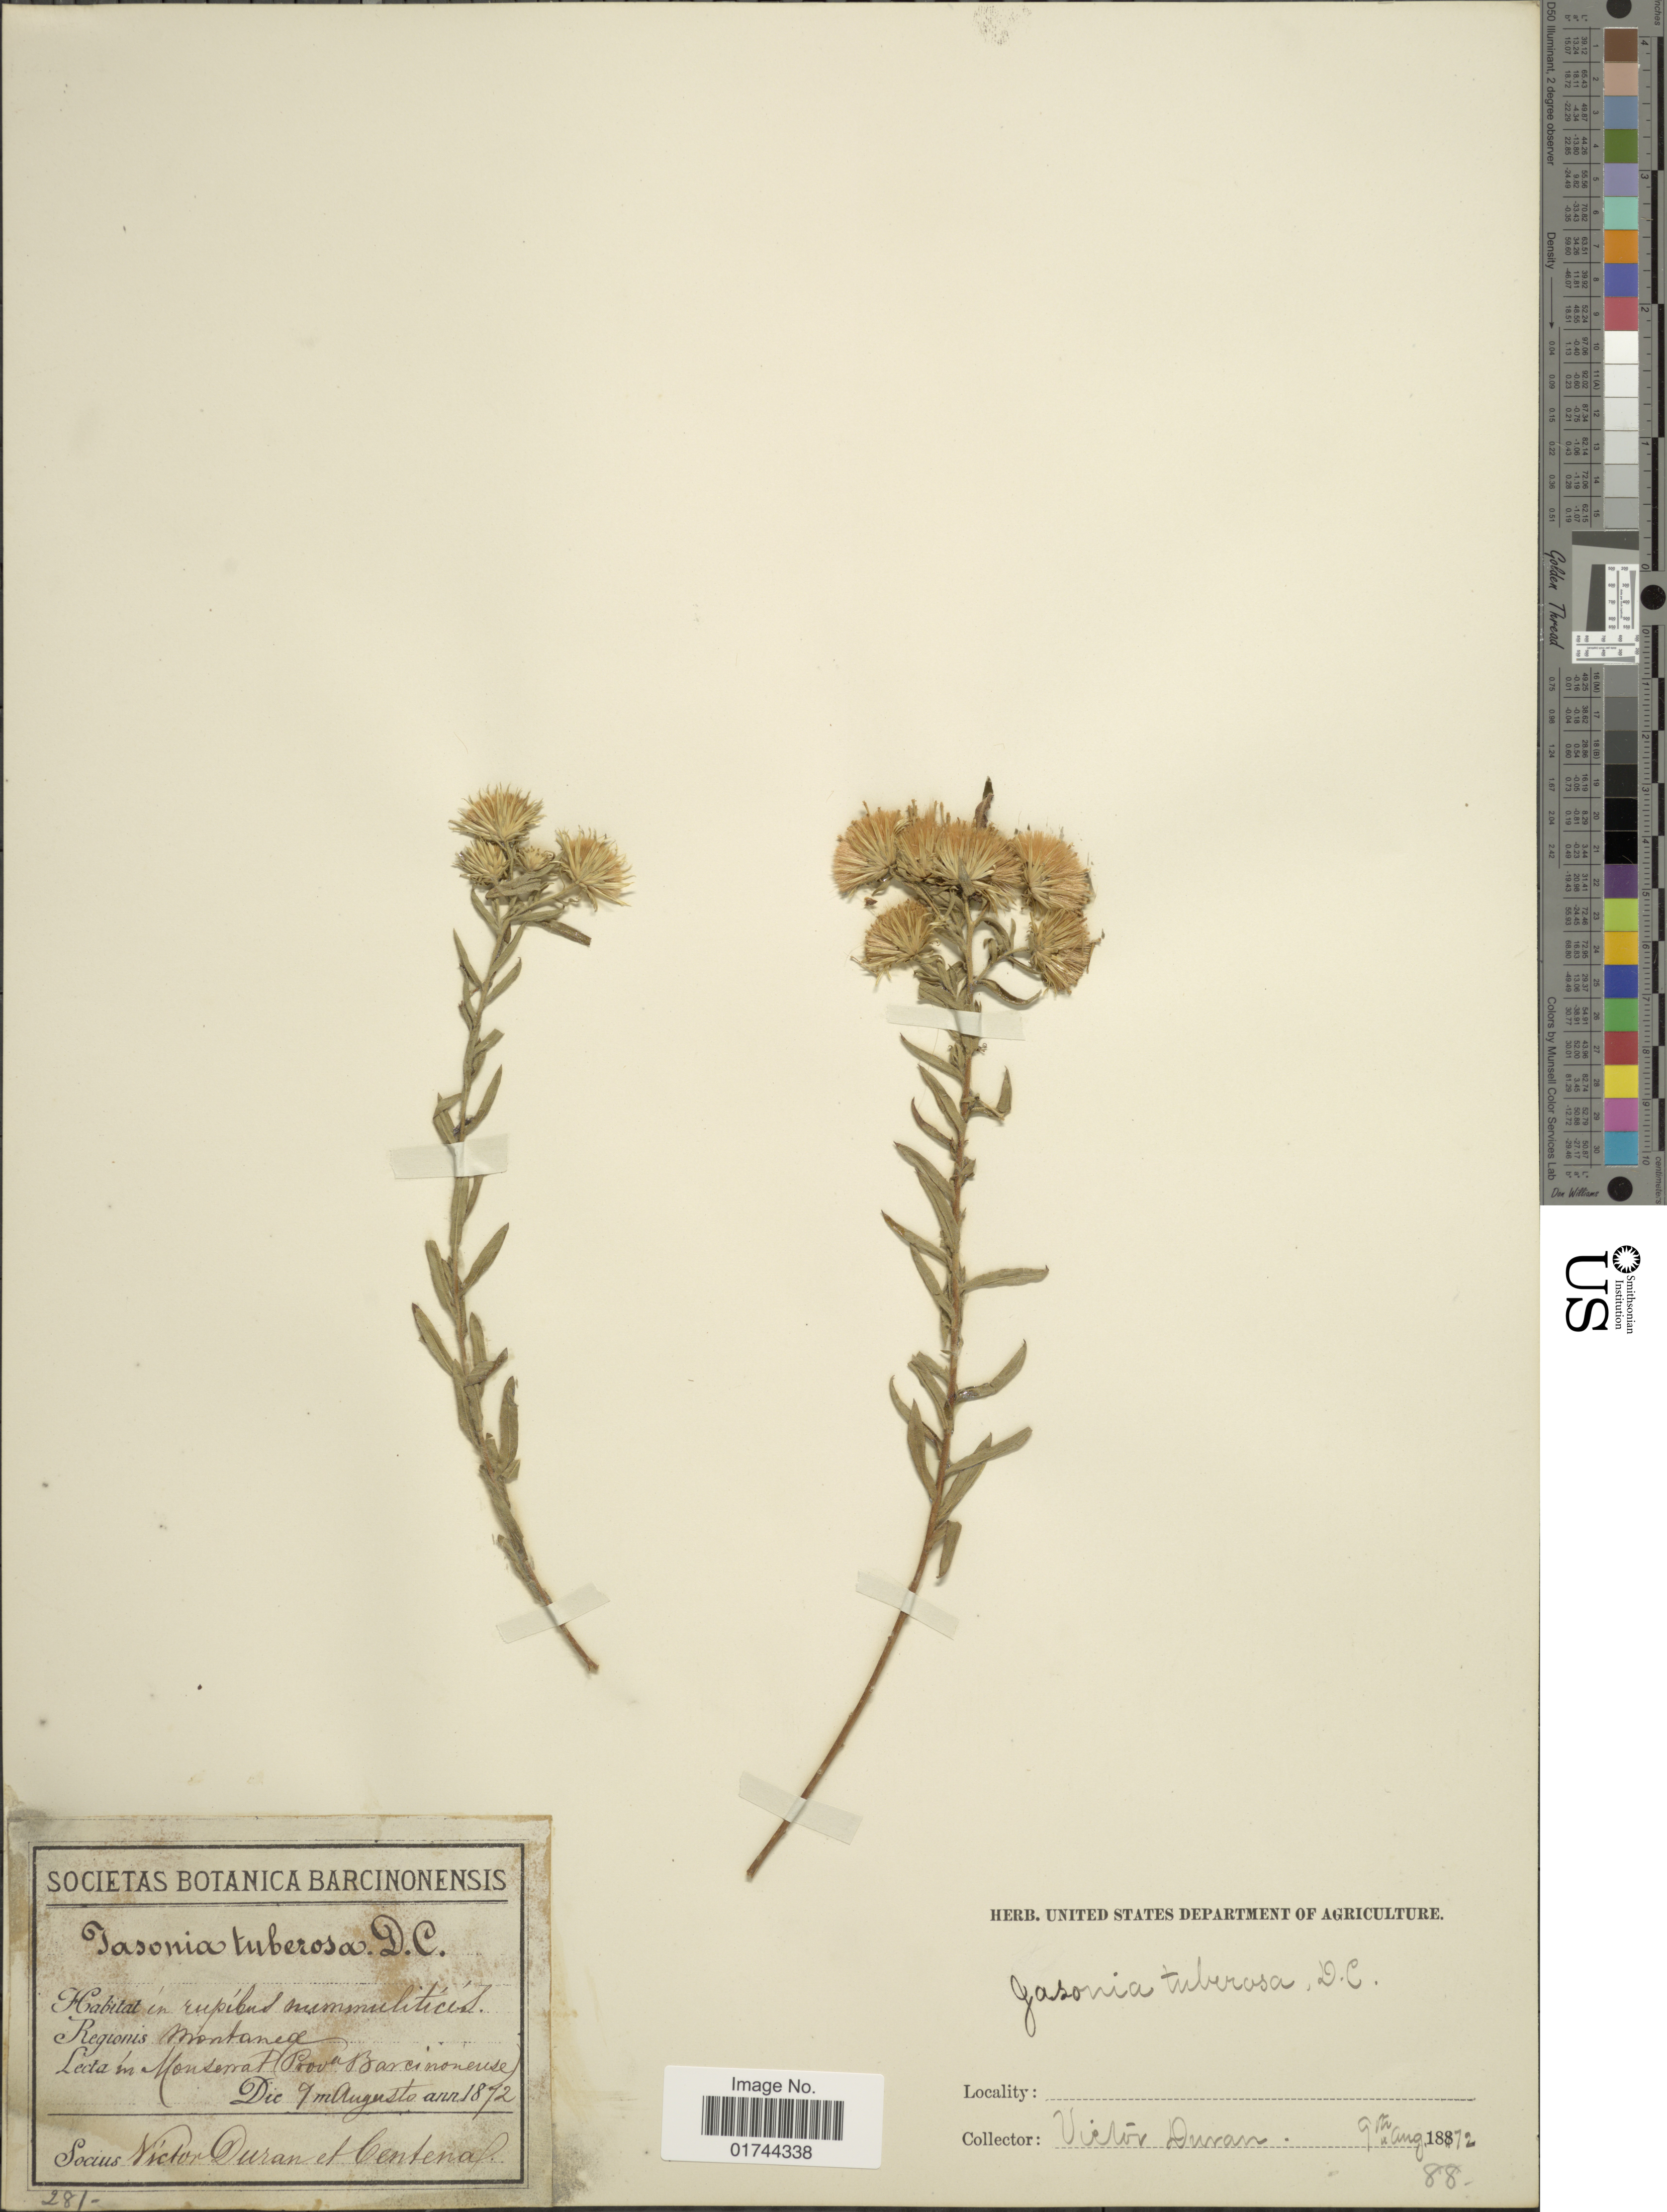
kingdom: Plantae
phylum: Tracheophyta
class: Magnoliopsida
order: Asterales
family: Asteraceae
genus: Jasonia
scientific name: Jasonia tuberosa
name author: (L.) DC.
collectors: V. Duran & P. Centeno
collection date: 1872-08-09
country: Spain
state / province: Catalunya